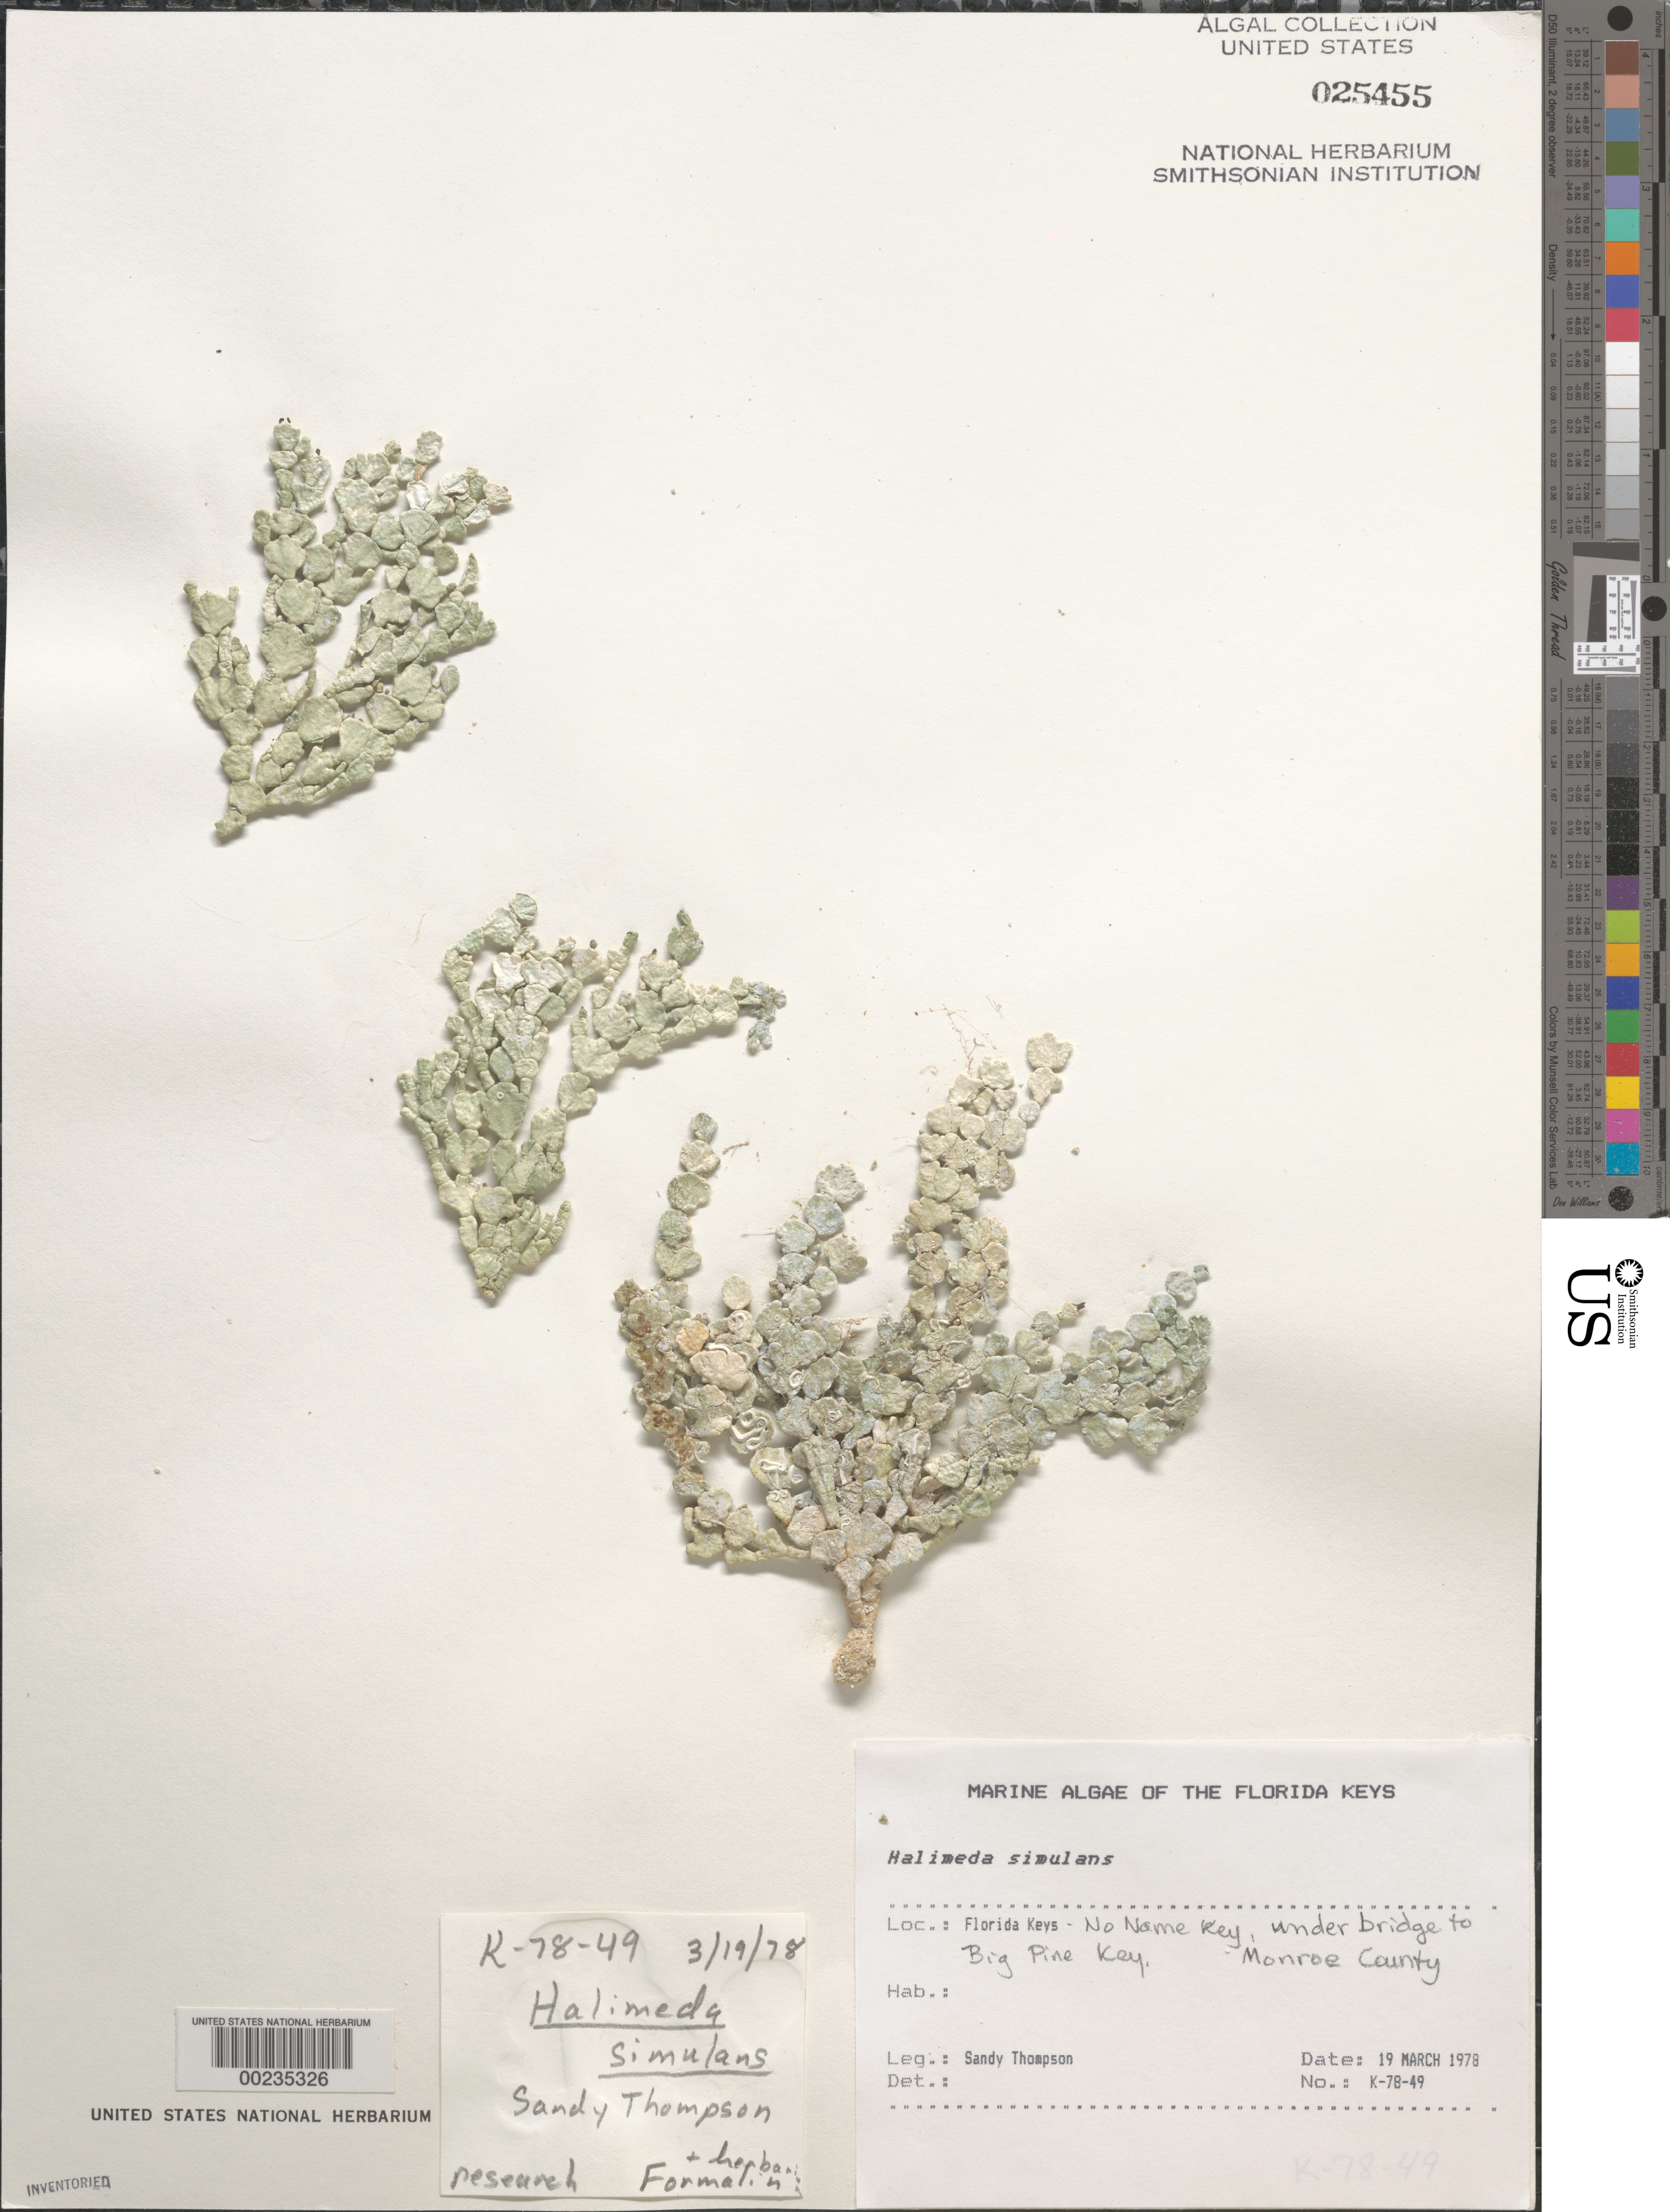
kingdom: Plantae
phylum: Chlorophyta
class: Ulvophyceae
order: Bryopsidales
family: Halimedaceae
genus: Halimeda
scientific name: Halimeda simulans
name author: M. Howe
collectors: S. Thompson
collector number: K-78-49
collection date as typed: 19 Mar 1978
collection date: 1978-03-19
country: United States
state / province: Florida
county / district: Monroe County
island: No Name Key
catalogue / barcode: US 25455